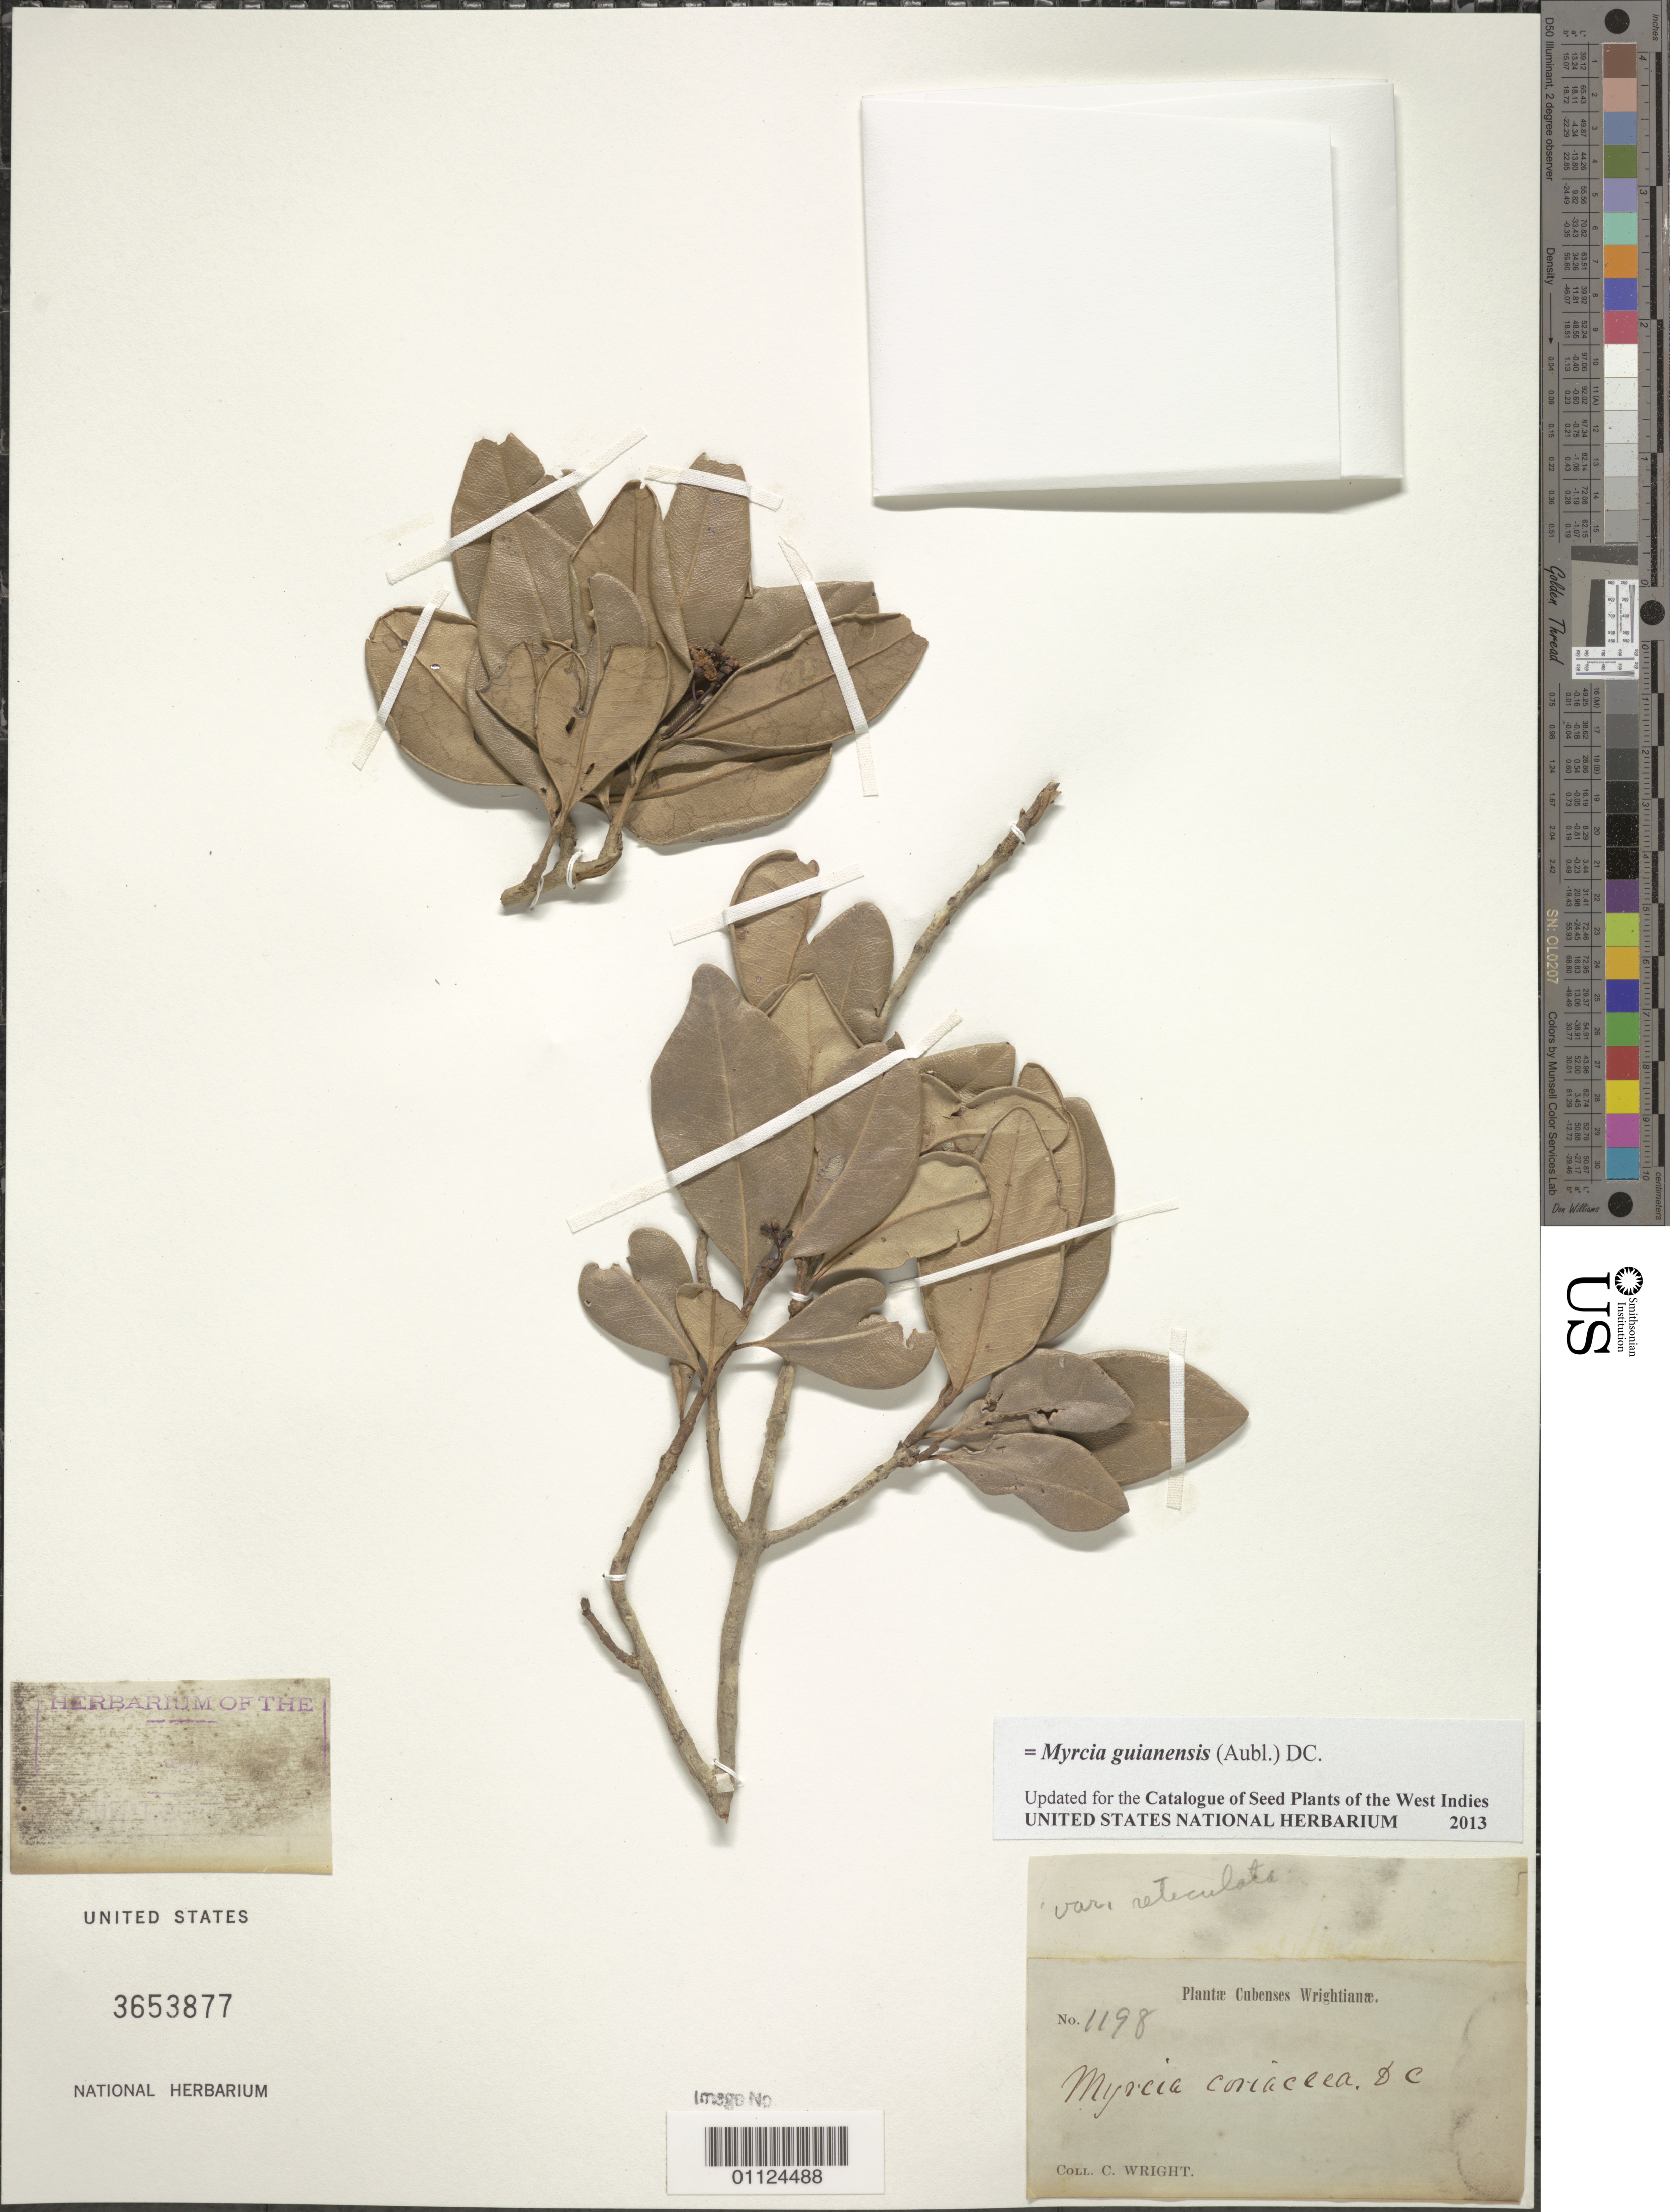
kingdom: Plantae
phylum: Tracheophyta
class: Magnoliopsida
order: Myrtales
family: Myrtaceae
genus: Myrcia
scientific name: Myrcia guianensis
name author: (Aubl.) DC.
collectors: C. Wright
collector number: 1198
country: Cuba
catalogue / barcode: US 3653877